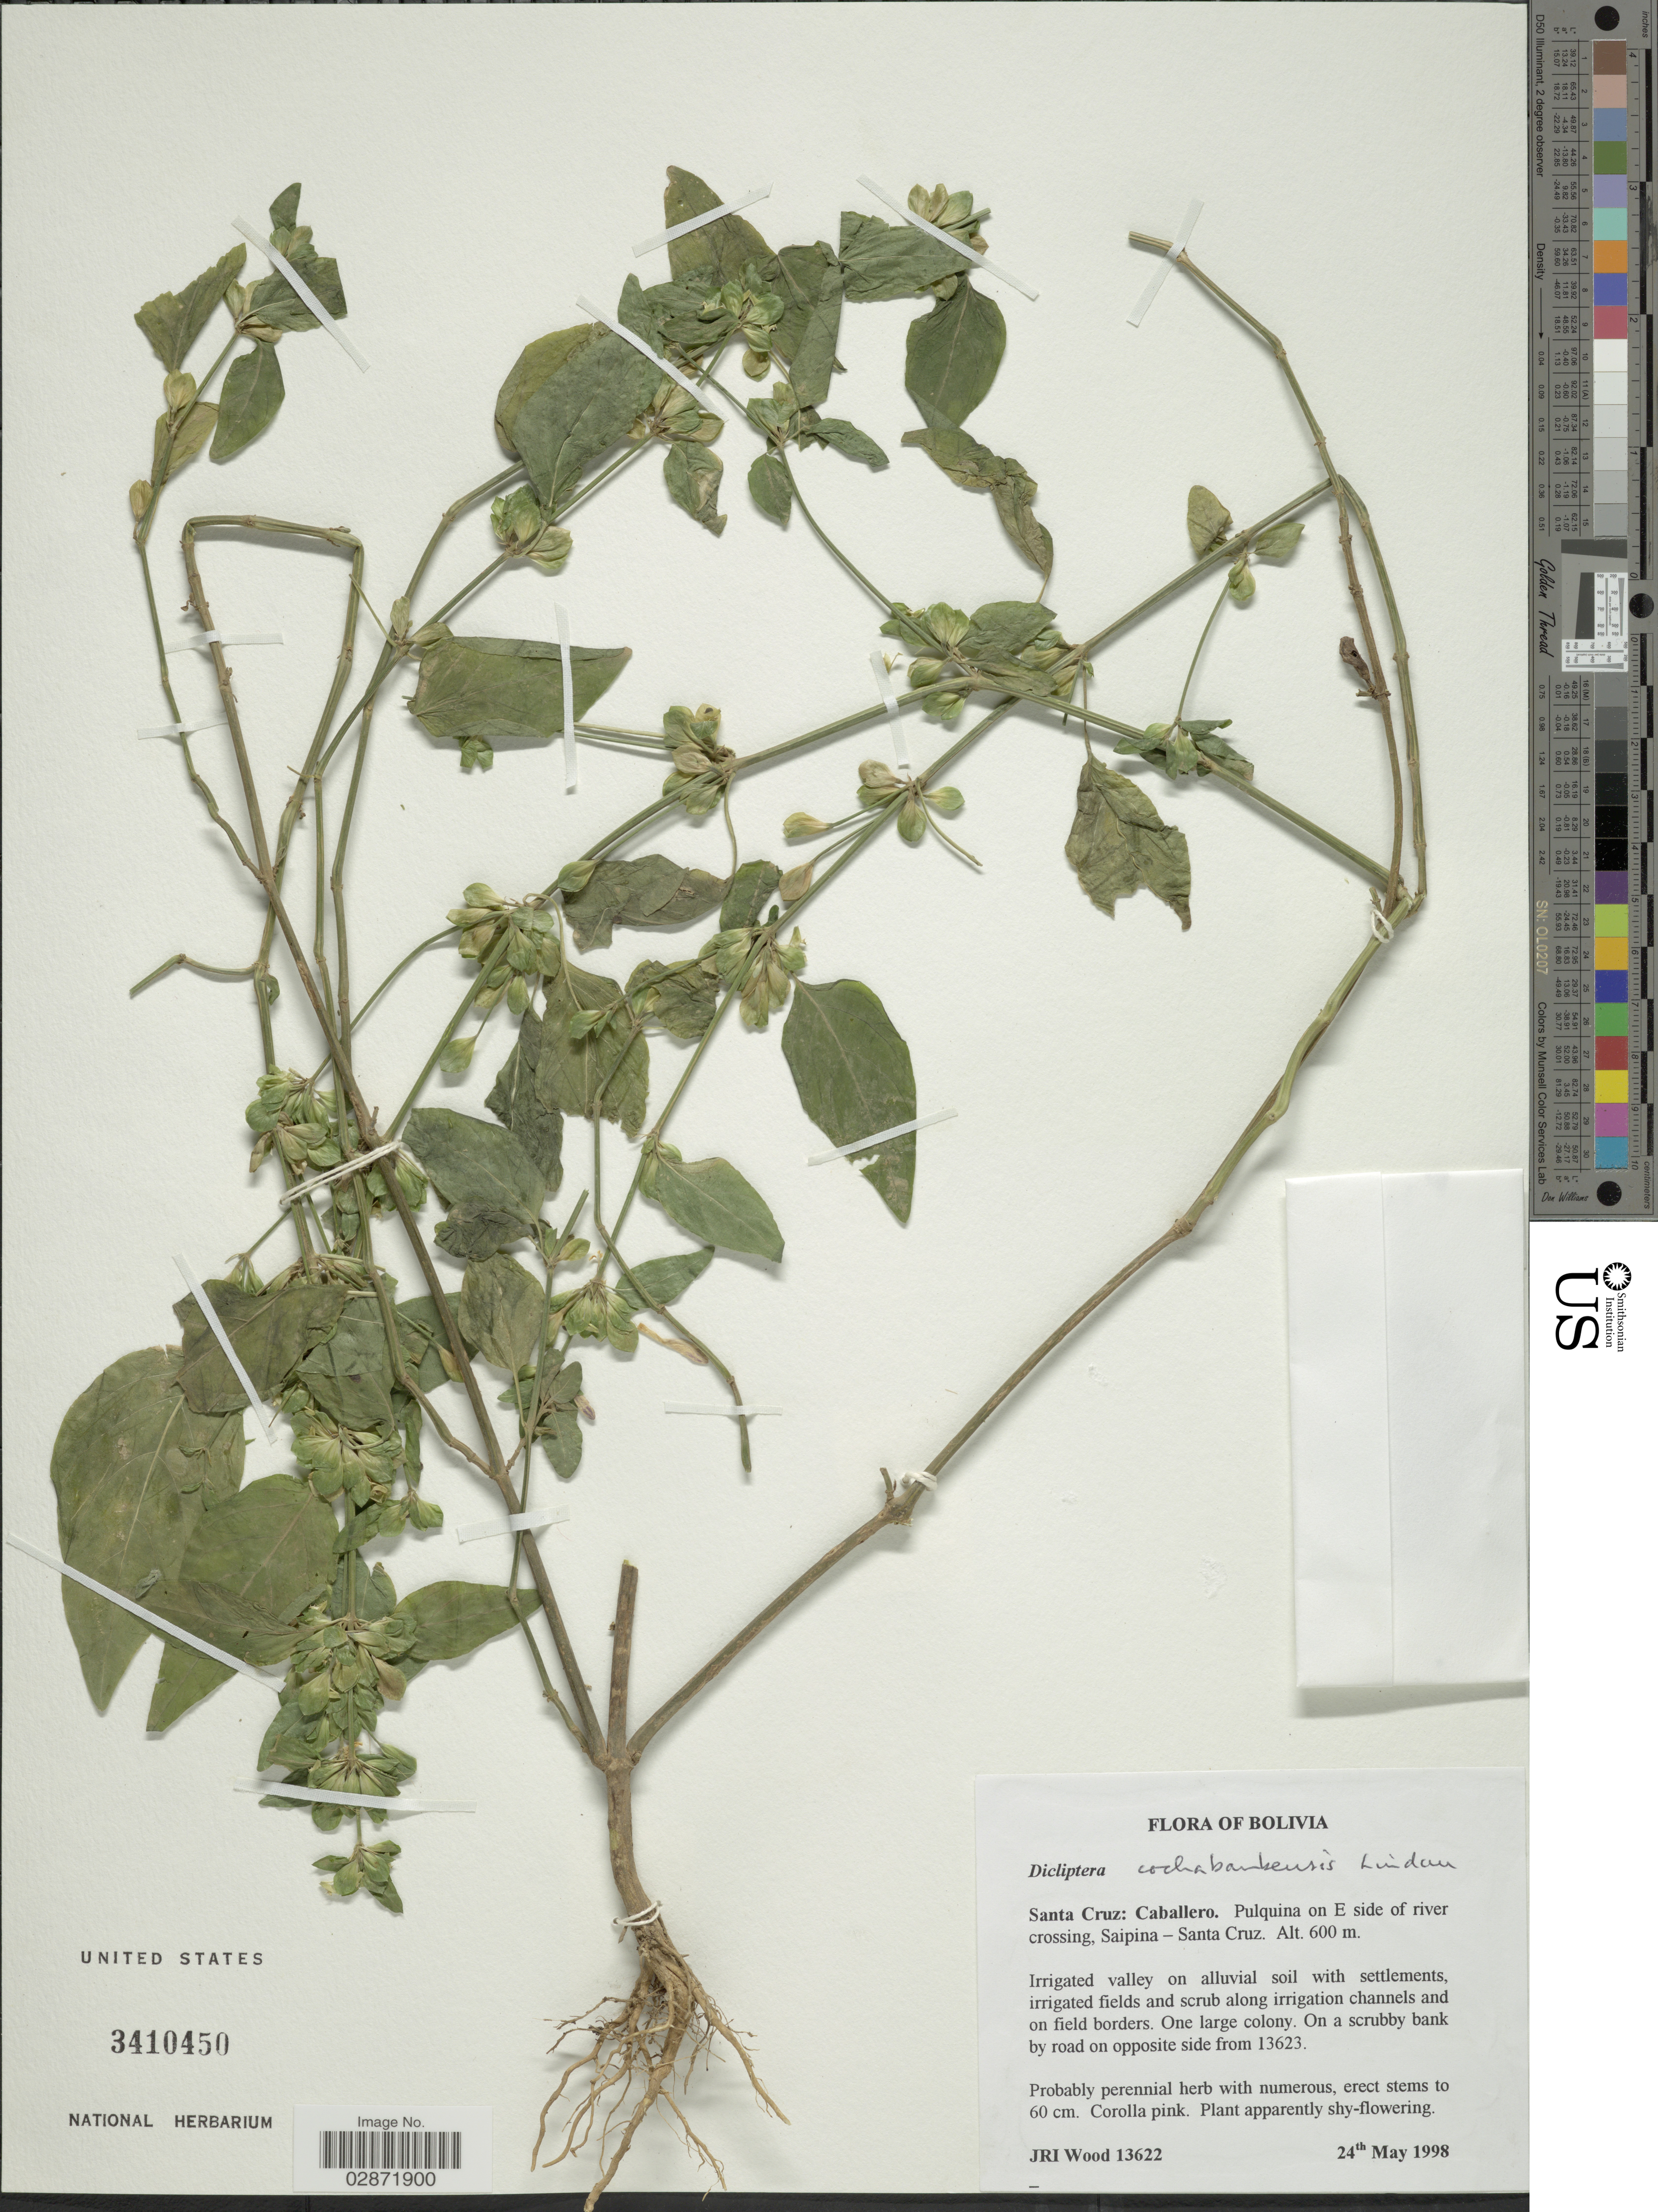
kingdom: Plantae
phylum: Tracheophyta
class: Magnoliopsida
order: Lamiales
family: Acanthaceae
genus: Dicliptera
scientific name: Dicliptera cochabambensis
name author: Lindau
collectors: J. R. I. Wood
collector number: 13622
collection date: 1998-05-24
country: Bolivia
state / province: Santa Cruz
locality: Caballero, Pulquina on E side of river crossing, Saipina - Santa Cruz.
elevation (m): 600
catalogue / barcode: US 3410450